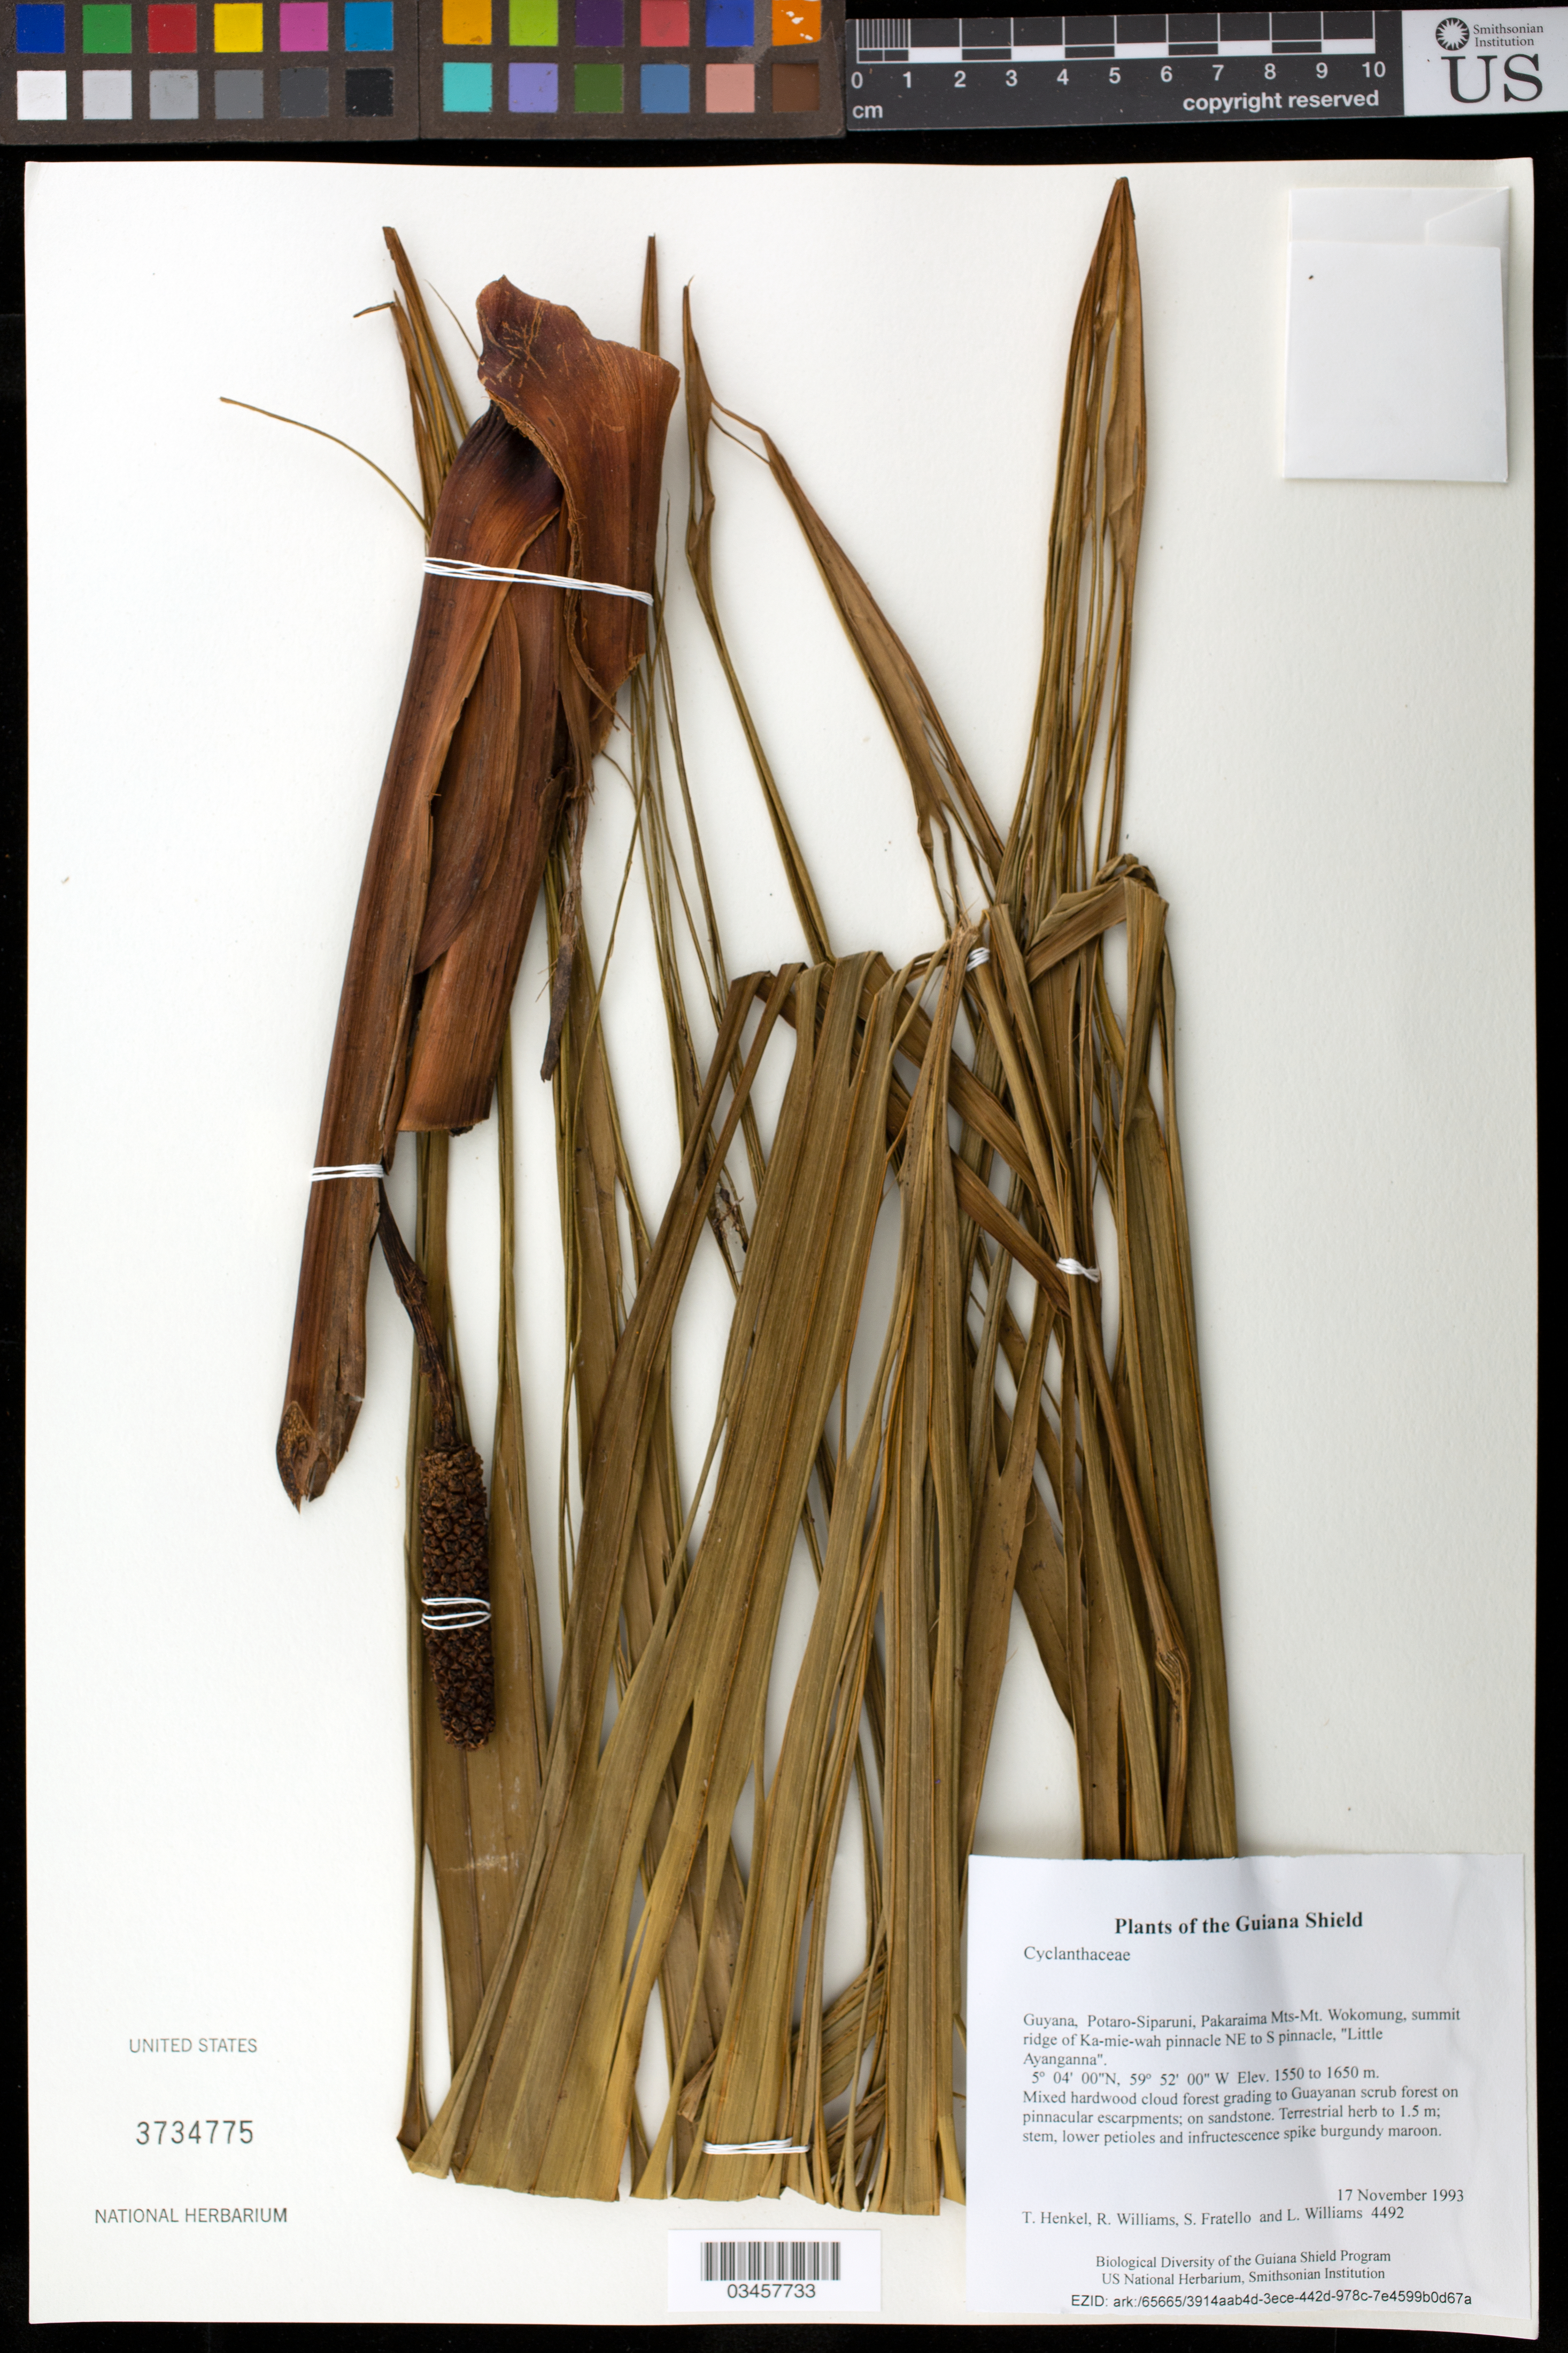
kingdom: Plantae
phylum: Tracheophyta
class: Liliopsida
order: Pandanales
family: Cyclanthaceae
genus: Asplundia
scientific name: Asplundia sp.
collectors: T. Henkel, R. Williams, S. Fratello & L. Williams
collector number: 4492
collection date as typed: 17 November 1993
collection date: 1993-11-17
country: Guyana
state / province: Potaro-Siparuni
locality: Pakaraima Mts-Mt. Wokomung, summit ridge of Ka-mie-wah pinnacle NE to S pinnacle, "Little Ayanganna"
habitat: Mixed hardwood cloud forest grading to Guayanan scrub forest on pinnacular escarpments; on sandstone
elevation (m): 1550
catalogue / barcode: US 3734775